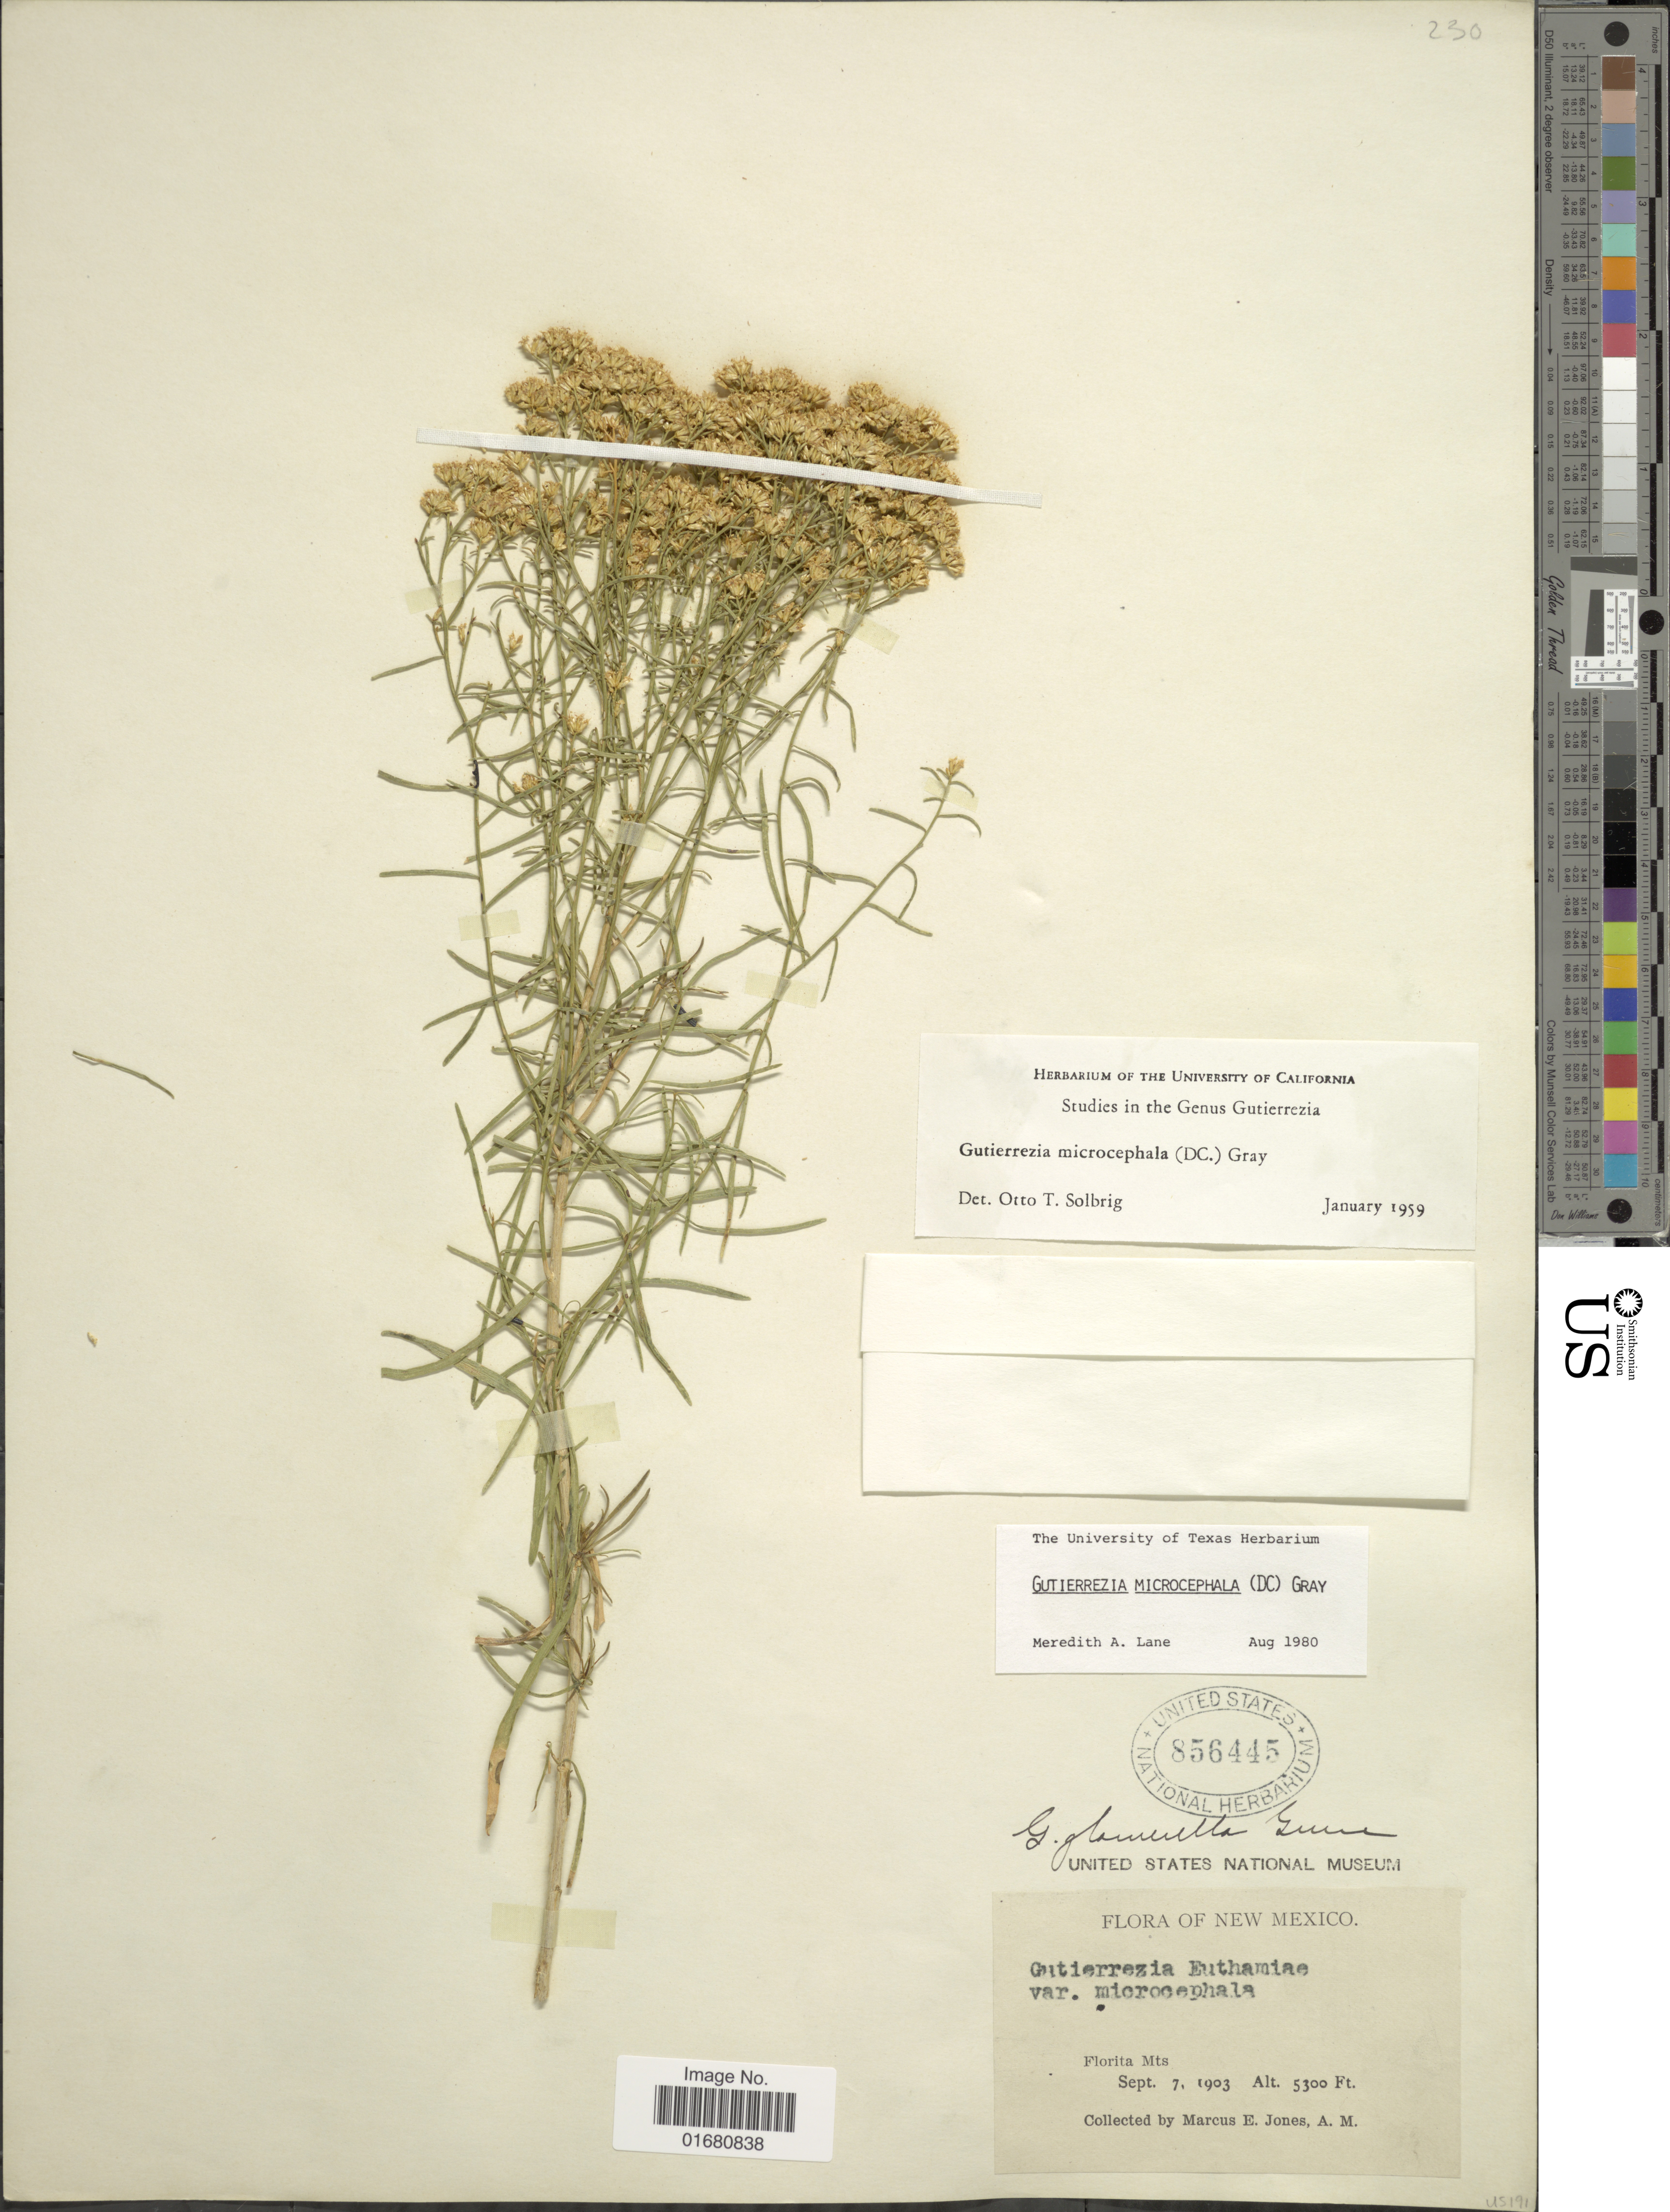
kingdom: Plantae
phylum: Tracheophyta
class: Magnoliopsida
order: Asterales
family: Asteraceae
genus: Gutierrezia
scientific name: Gutierrezia microcephala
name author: (DC.) A. Gray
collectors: M. E. Jones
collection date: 1903-09-07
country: United States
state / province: New Mexico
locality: Florida Mts.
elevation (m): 1615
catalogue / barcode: US 856445